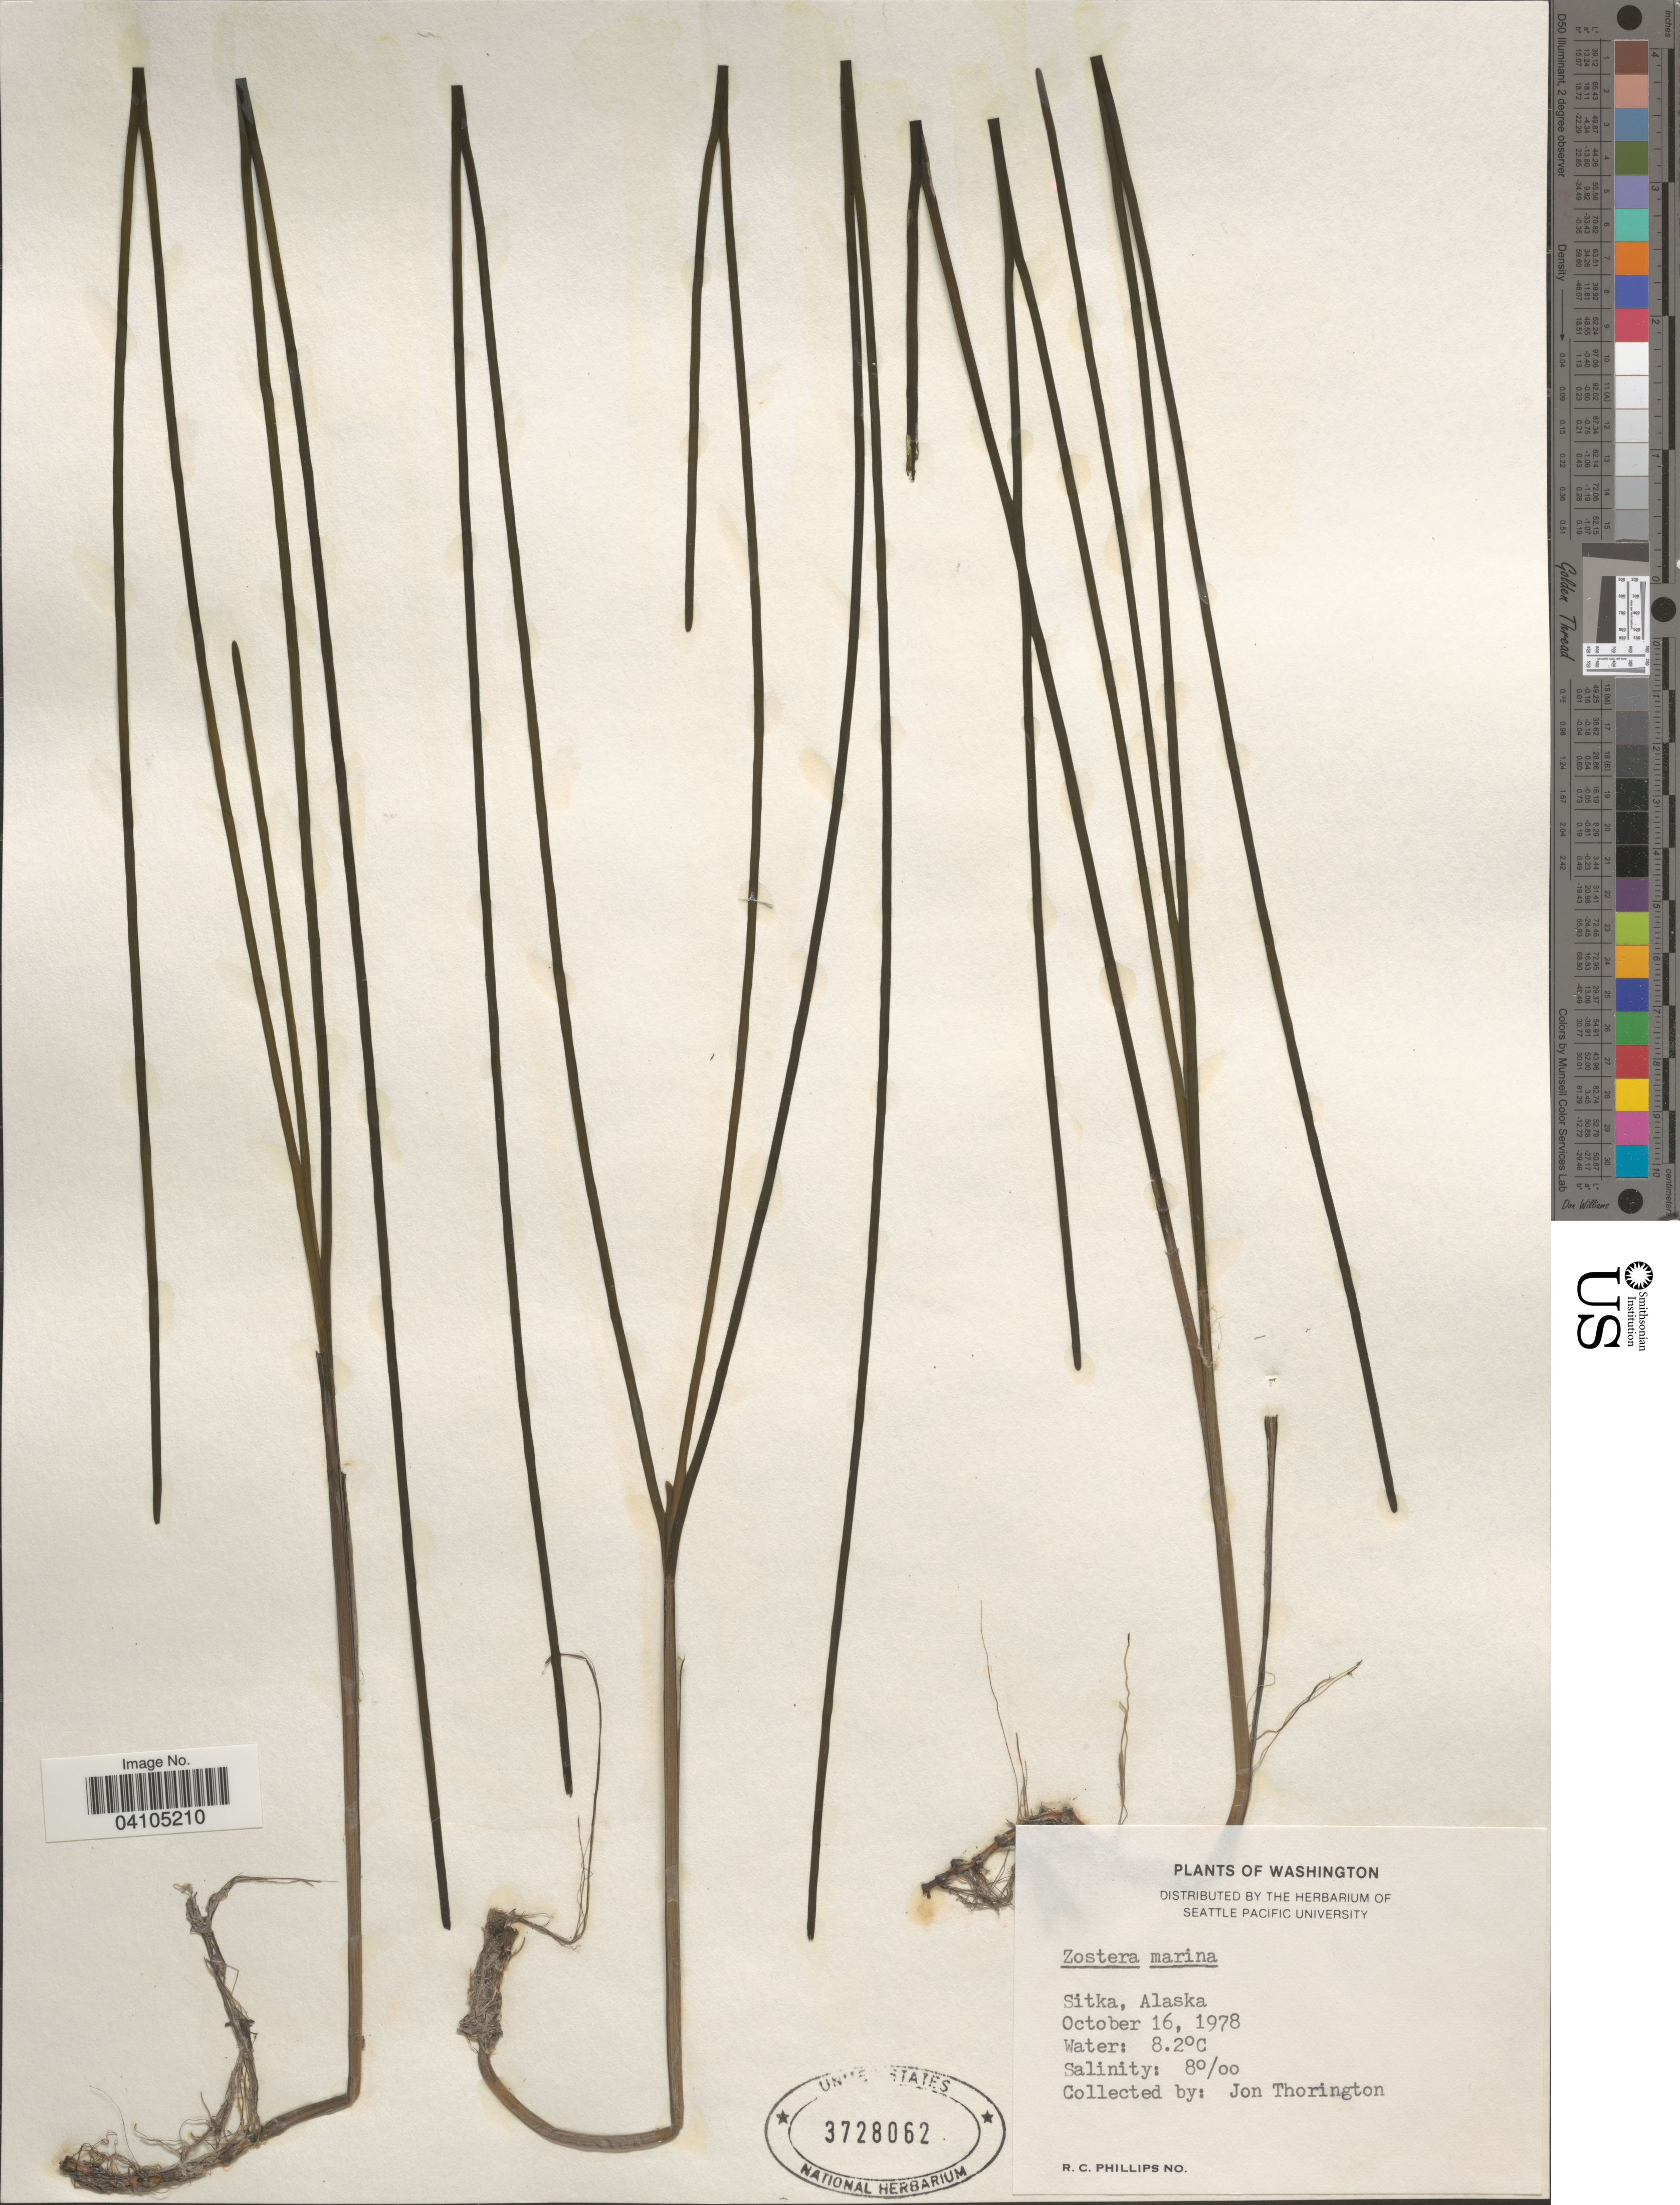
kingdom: Plantae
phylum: Tracheophyta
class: Liliopsida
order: Alismatales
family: Zosteraceae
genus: Zostera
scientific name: Zostera marina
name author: L.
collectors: J. Thorington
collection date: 1978-10-16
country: United States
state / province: Alaska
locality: Sitka.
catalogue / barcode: US 3728062